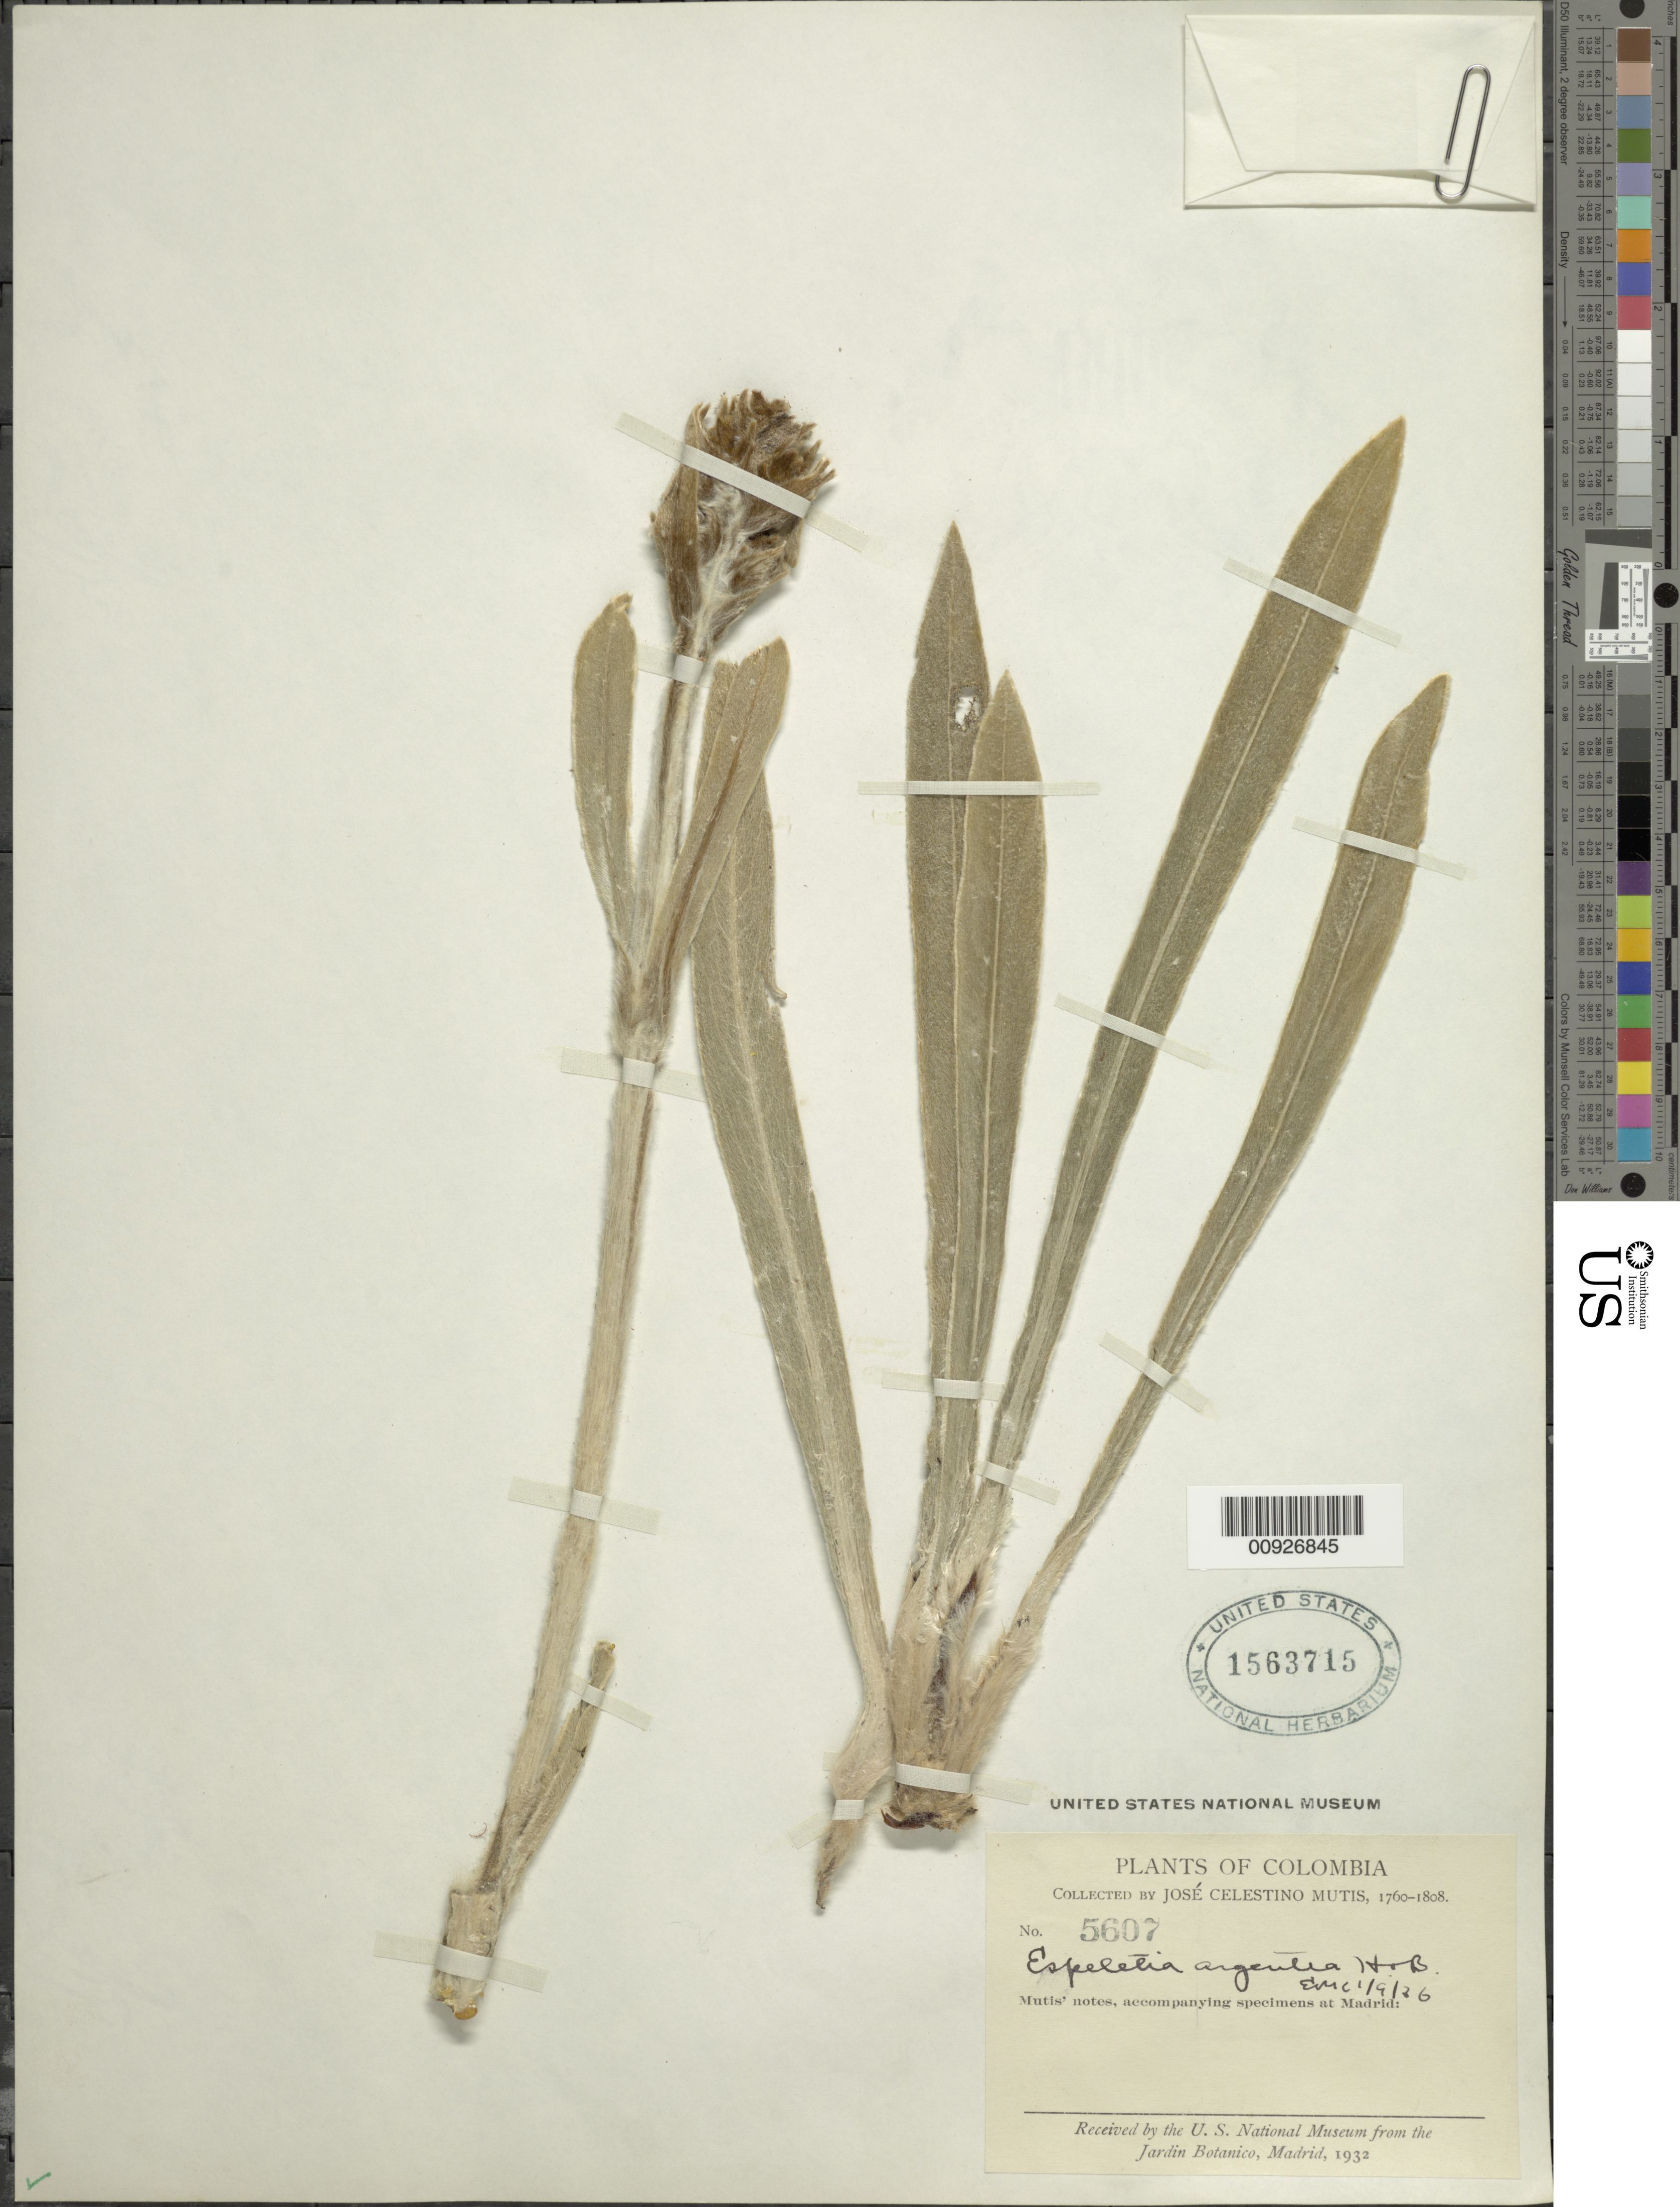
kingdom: Plantae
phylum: Tracheophyta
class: Magnoliopsida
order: Asterales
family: Asteraceae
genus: Espeletia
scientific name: Espeletia argentea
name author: Humb. & Bonpl.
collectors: J. C. B. Mutis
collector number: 5607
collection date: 1760-01-01/1808-12-31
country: Colombia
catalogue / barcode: US 1563715